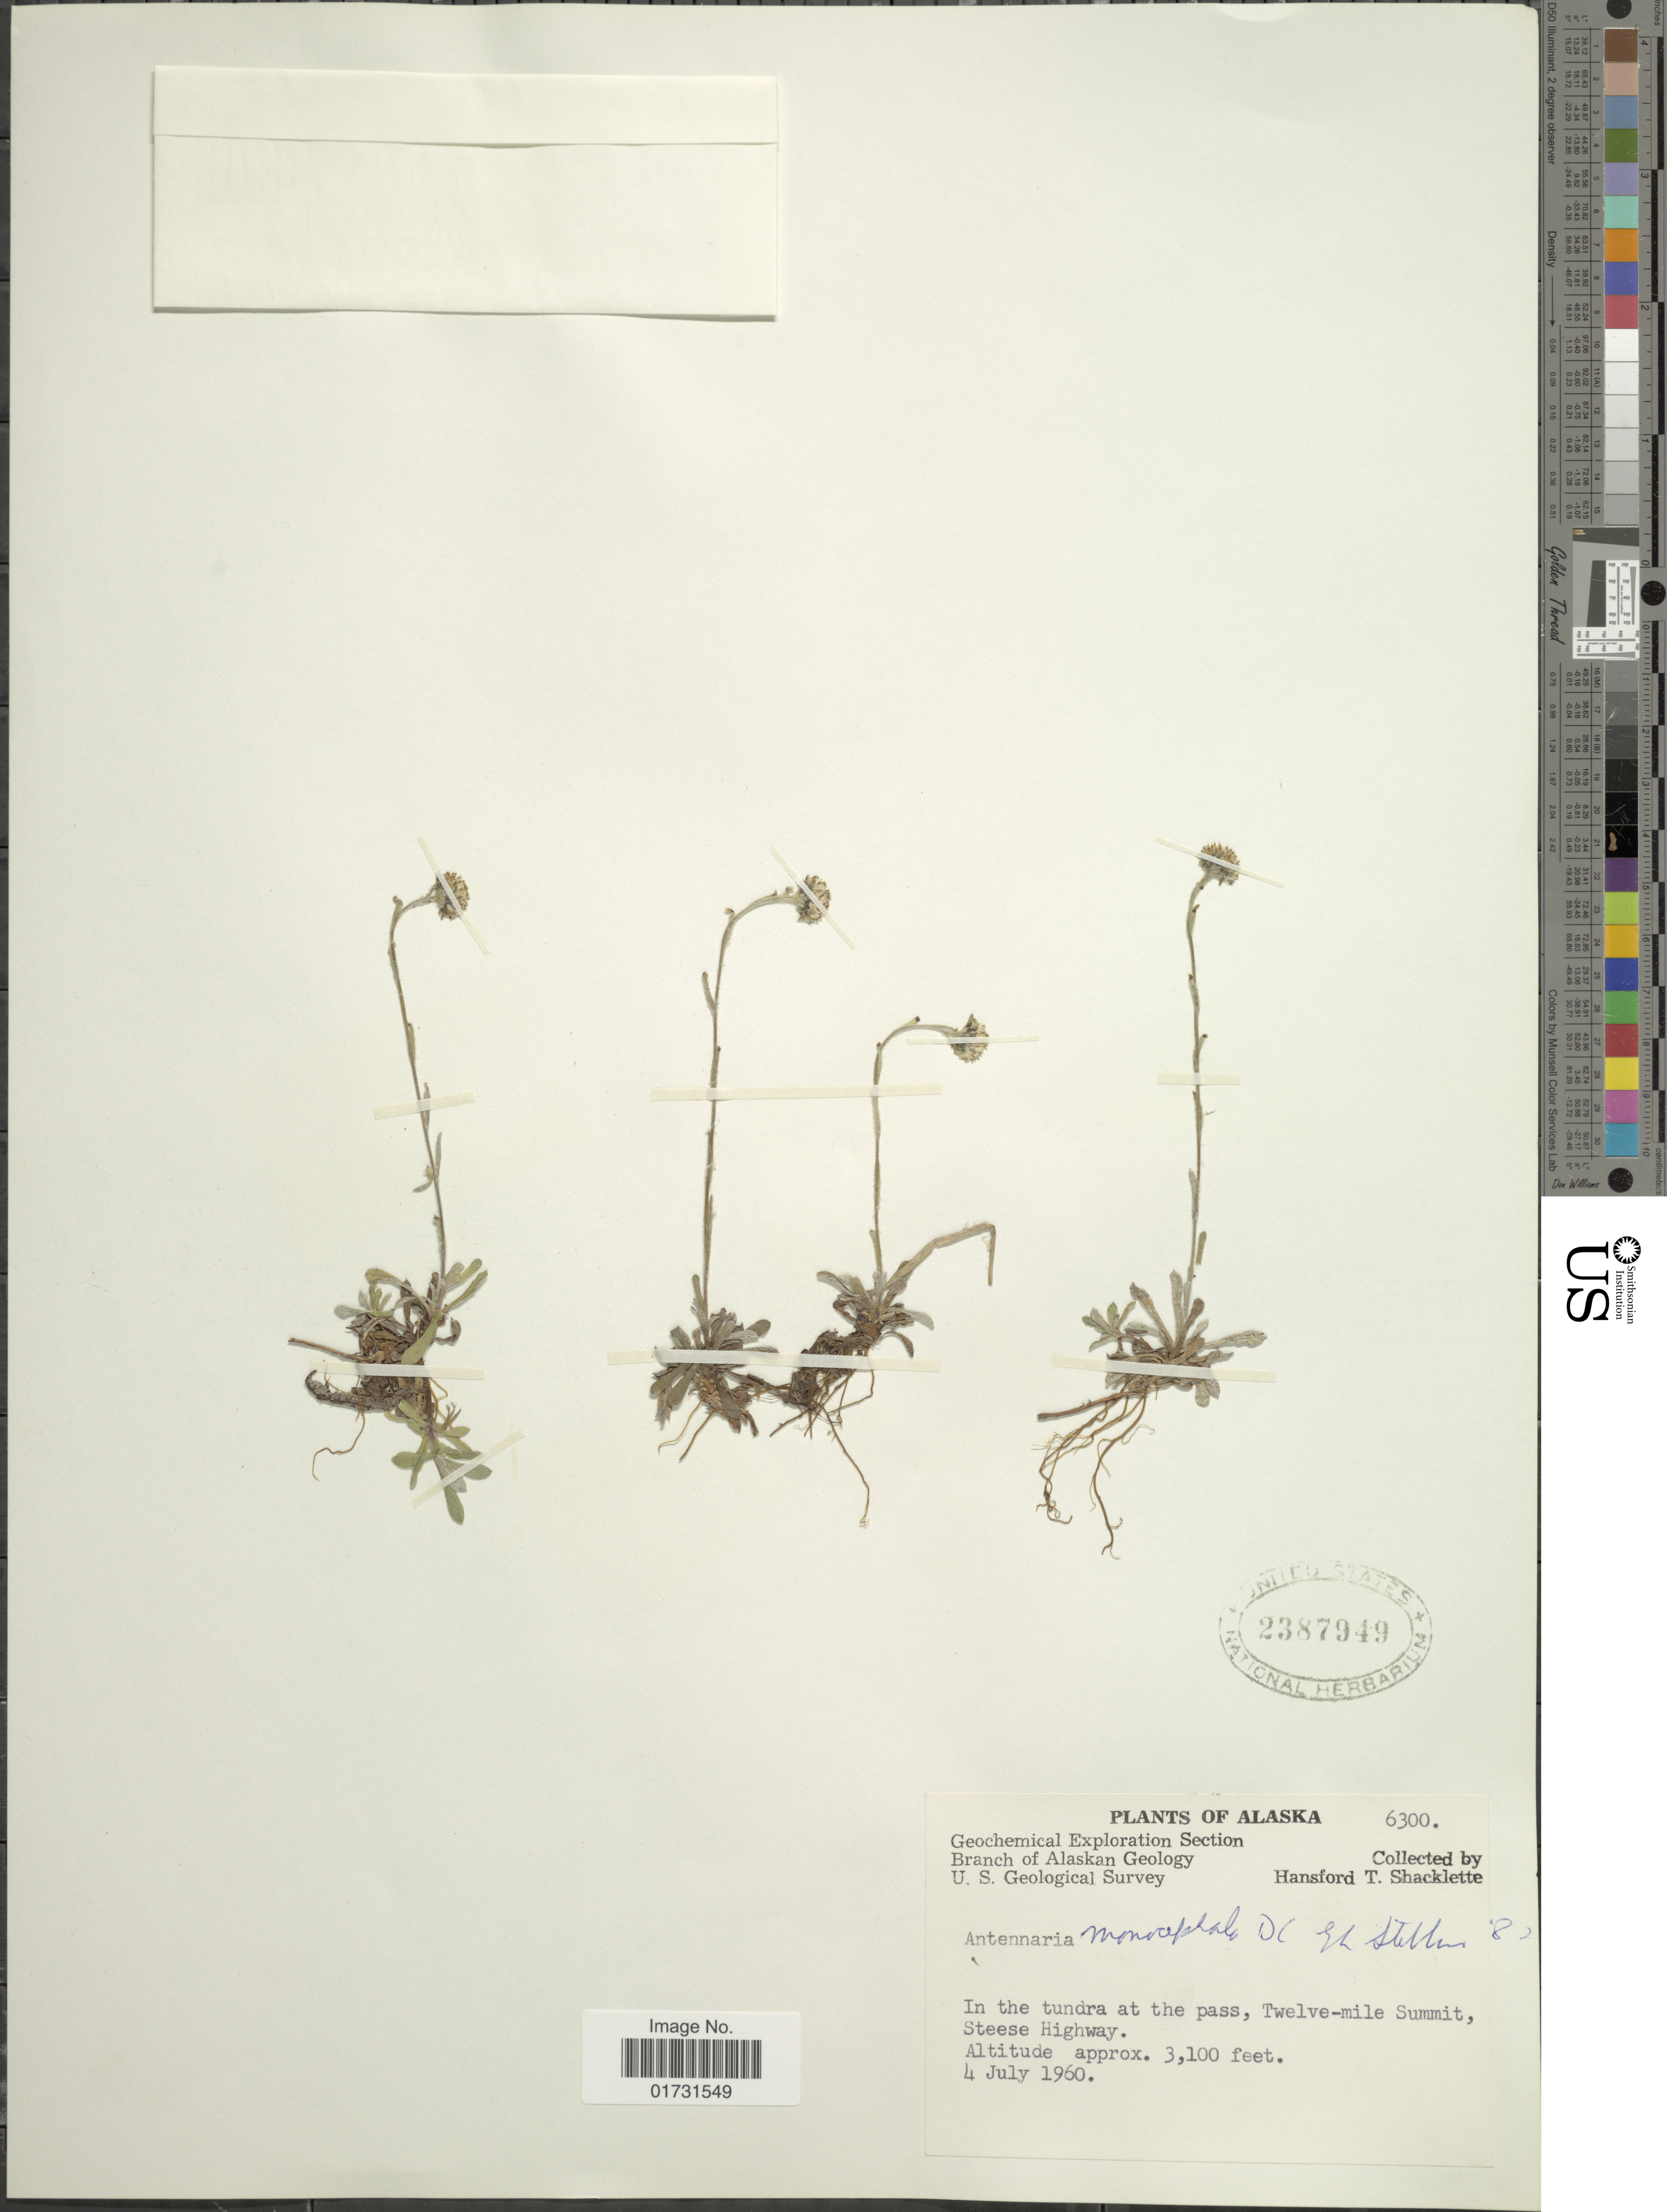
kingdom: Plantae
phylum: Tracheophyta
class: Magnoliopsida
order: Asterales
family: Asteraceae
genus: Antennaria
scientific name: Antennaria monocephala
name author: DC.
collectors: H. Shacklette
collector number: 6300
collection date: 1960-07-04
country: United States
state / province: Alaska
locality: Twelve-mile Summit, Steese Highway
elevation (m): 945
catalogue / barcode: US 2387949